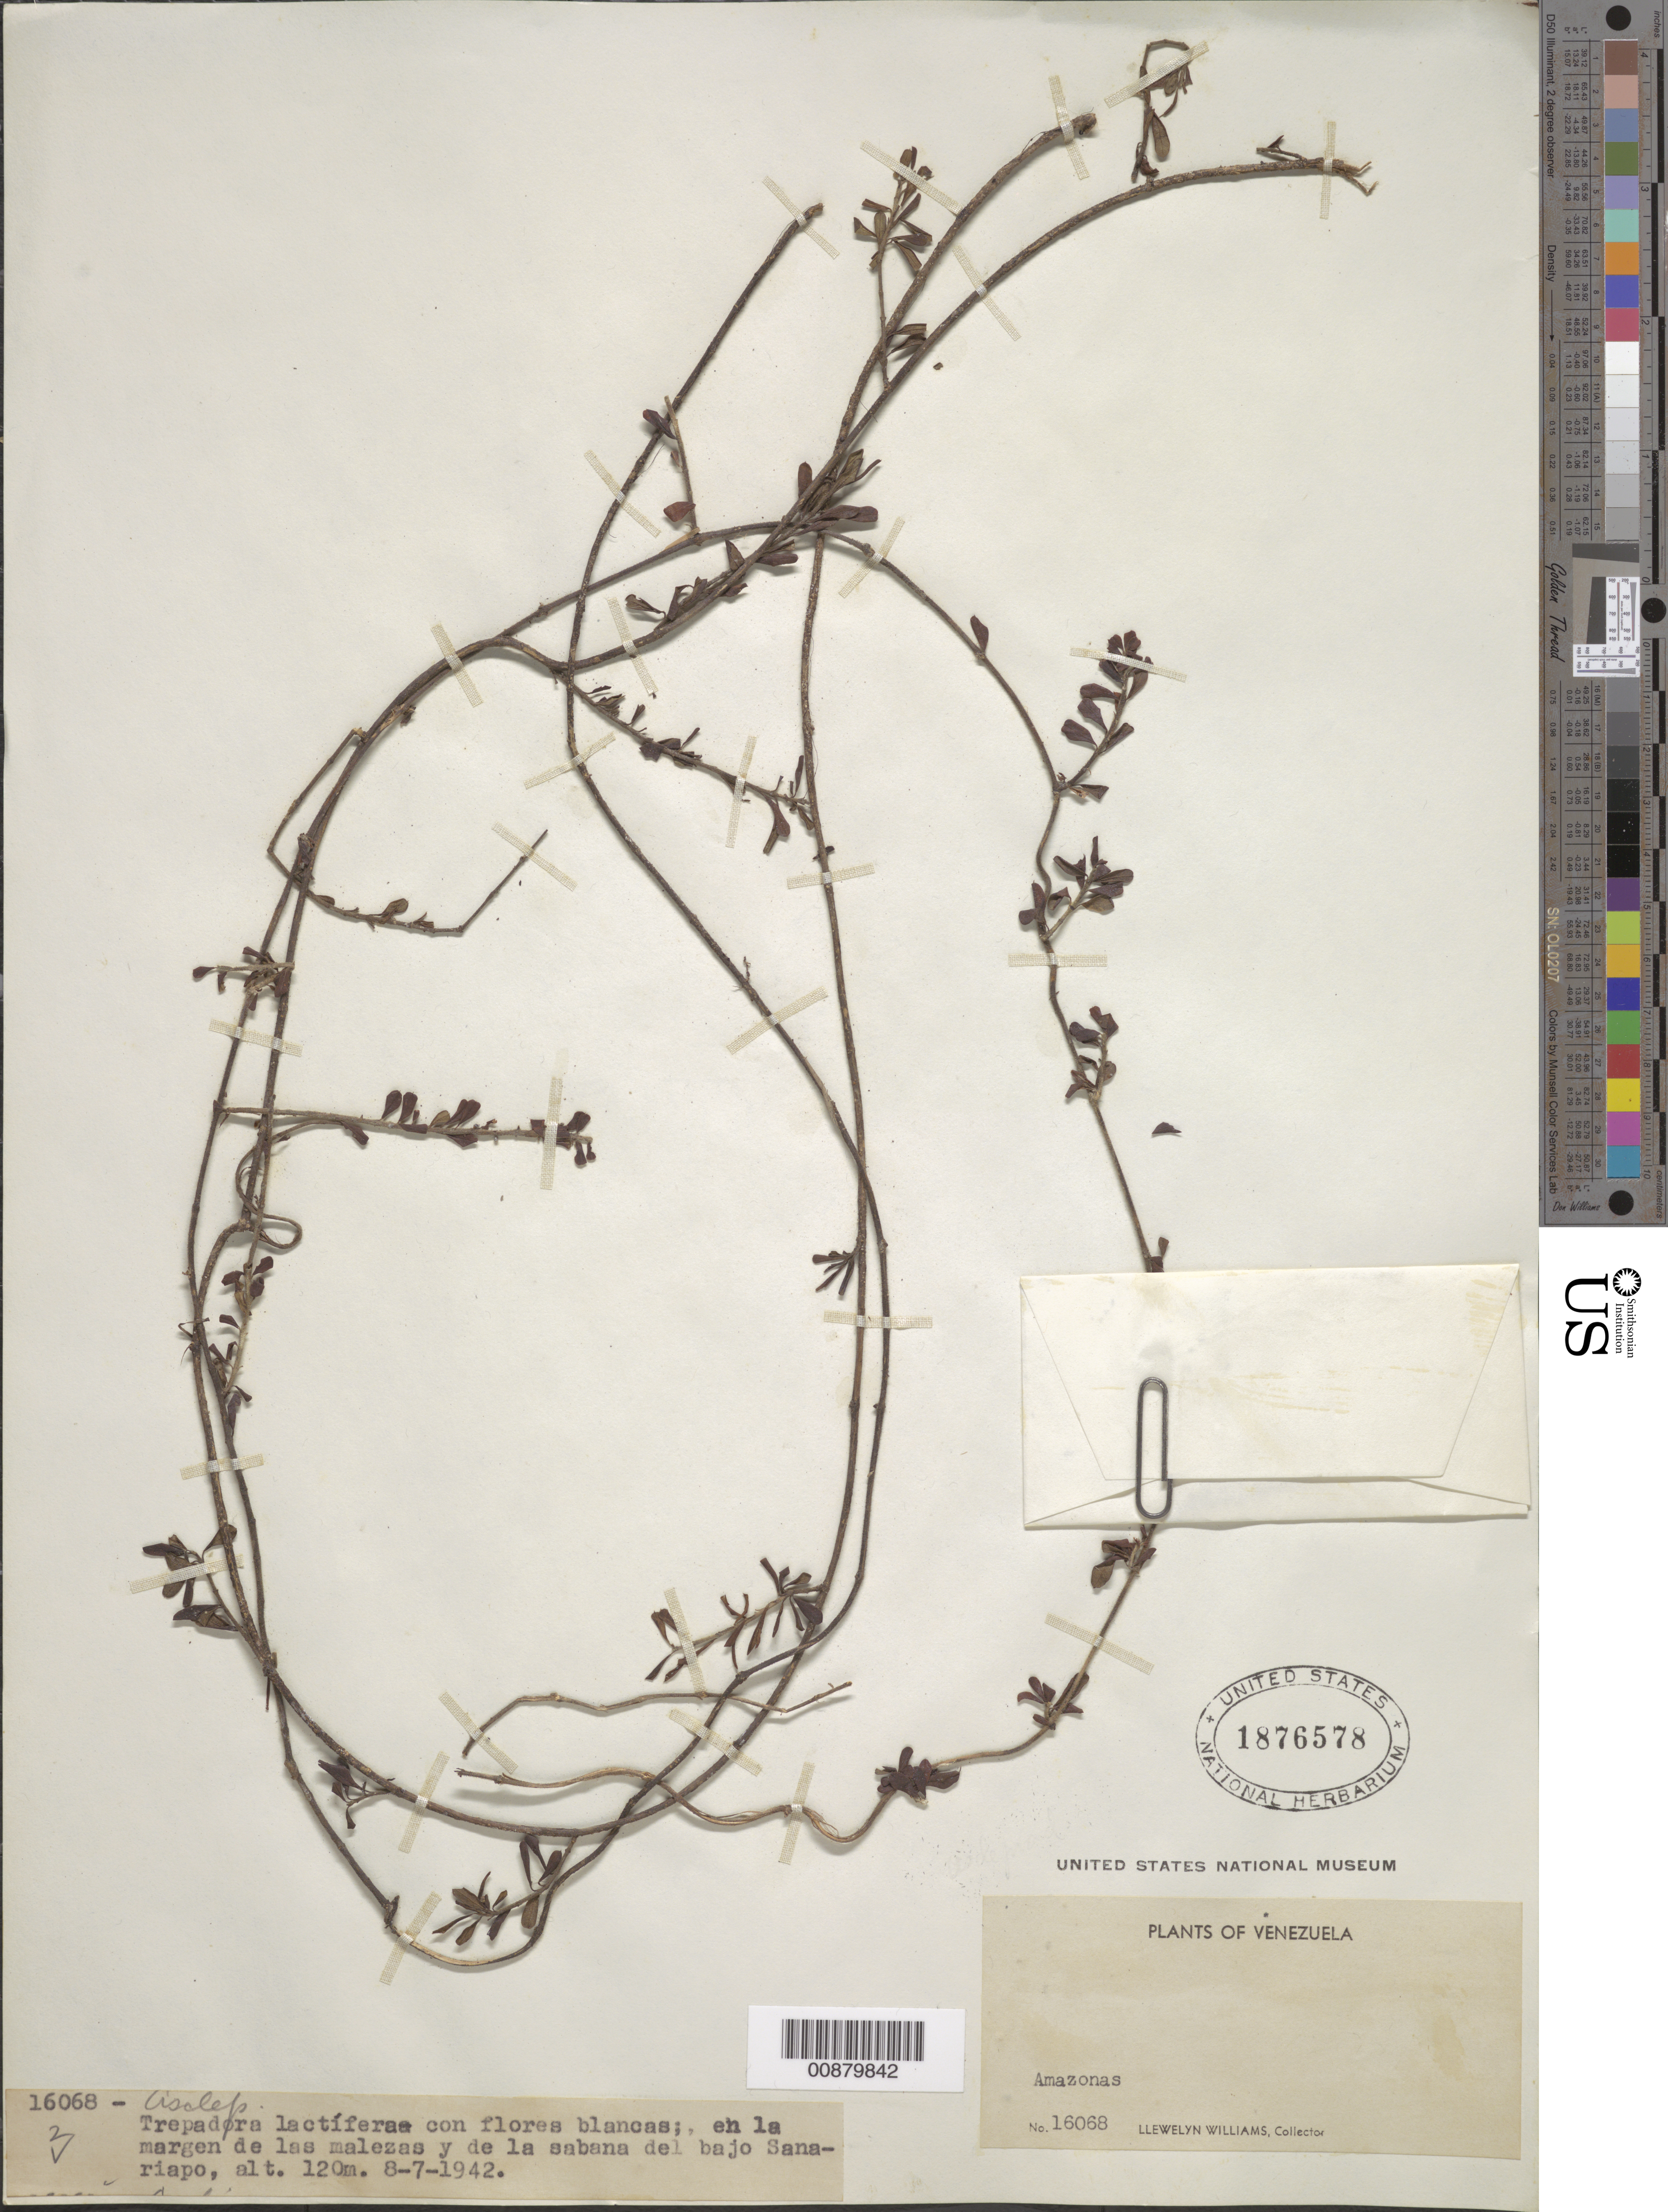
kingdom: Plantae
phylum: Tracheophyta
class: Magnoliopsida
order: Gentianales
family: Apocynaceae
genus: Matelea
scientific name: Matelea stenopetala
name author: Sandwith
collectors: Ll. Williams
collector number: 16068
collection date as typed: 8-Jul-42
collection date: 1942-07-08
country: Venezuela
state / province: Amazonas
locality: Bajo Sanariapo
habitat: Margen de las malezas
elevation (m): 120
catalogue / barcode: US 1876578